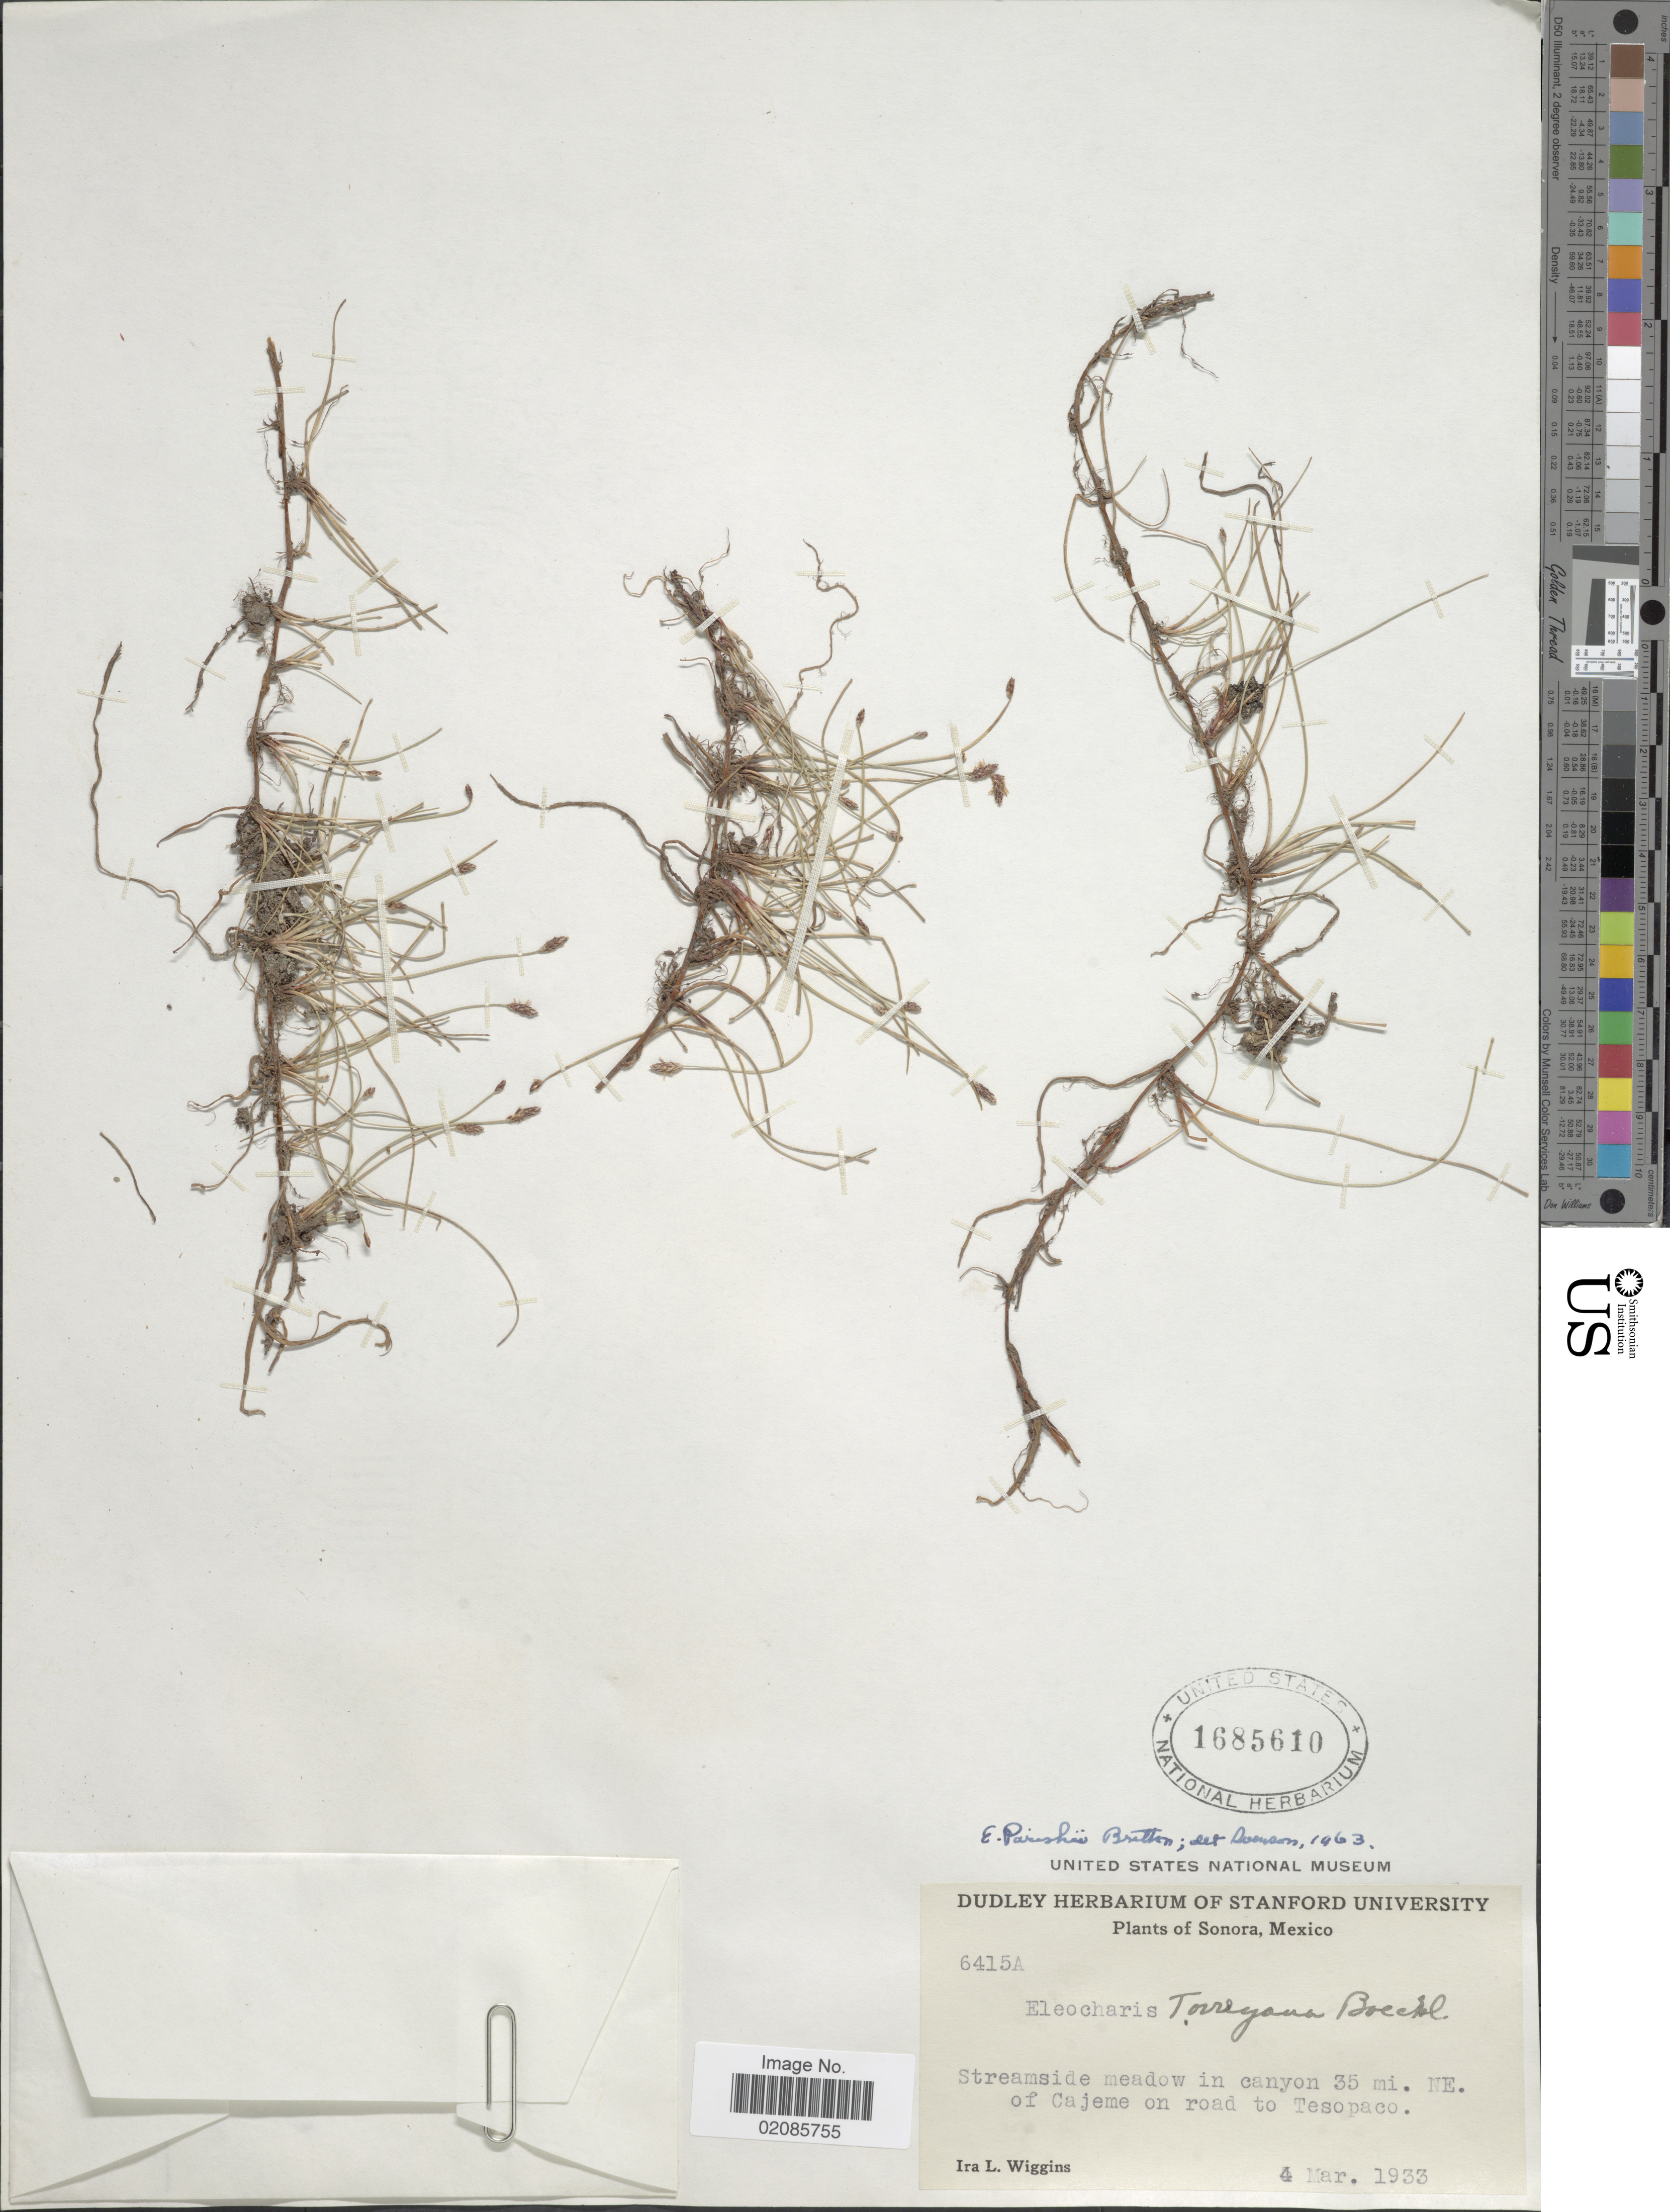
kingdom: Plantae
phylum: Tracheophyta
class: Liliopsida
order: Poales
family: Cyperaceae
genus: Eleocharis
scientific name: Eleocharis parishii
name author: Britton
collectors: I. L. Wiggins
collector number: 6415A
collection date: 1933-03-04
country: Mexico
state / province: Sonora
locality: Streamside meadow in canyon 35 mi. NE. of Cajeme on road to Tesopaco.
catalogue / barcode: US 1685610